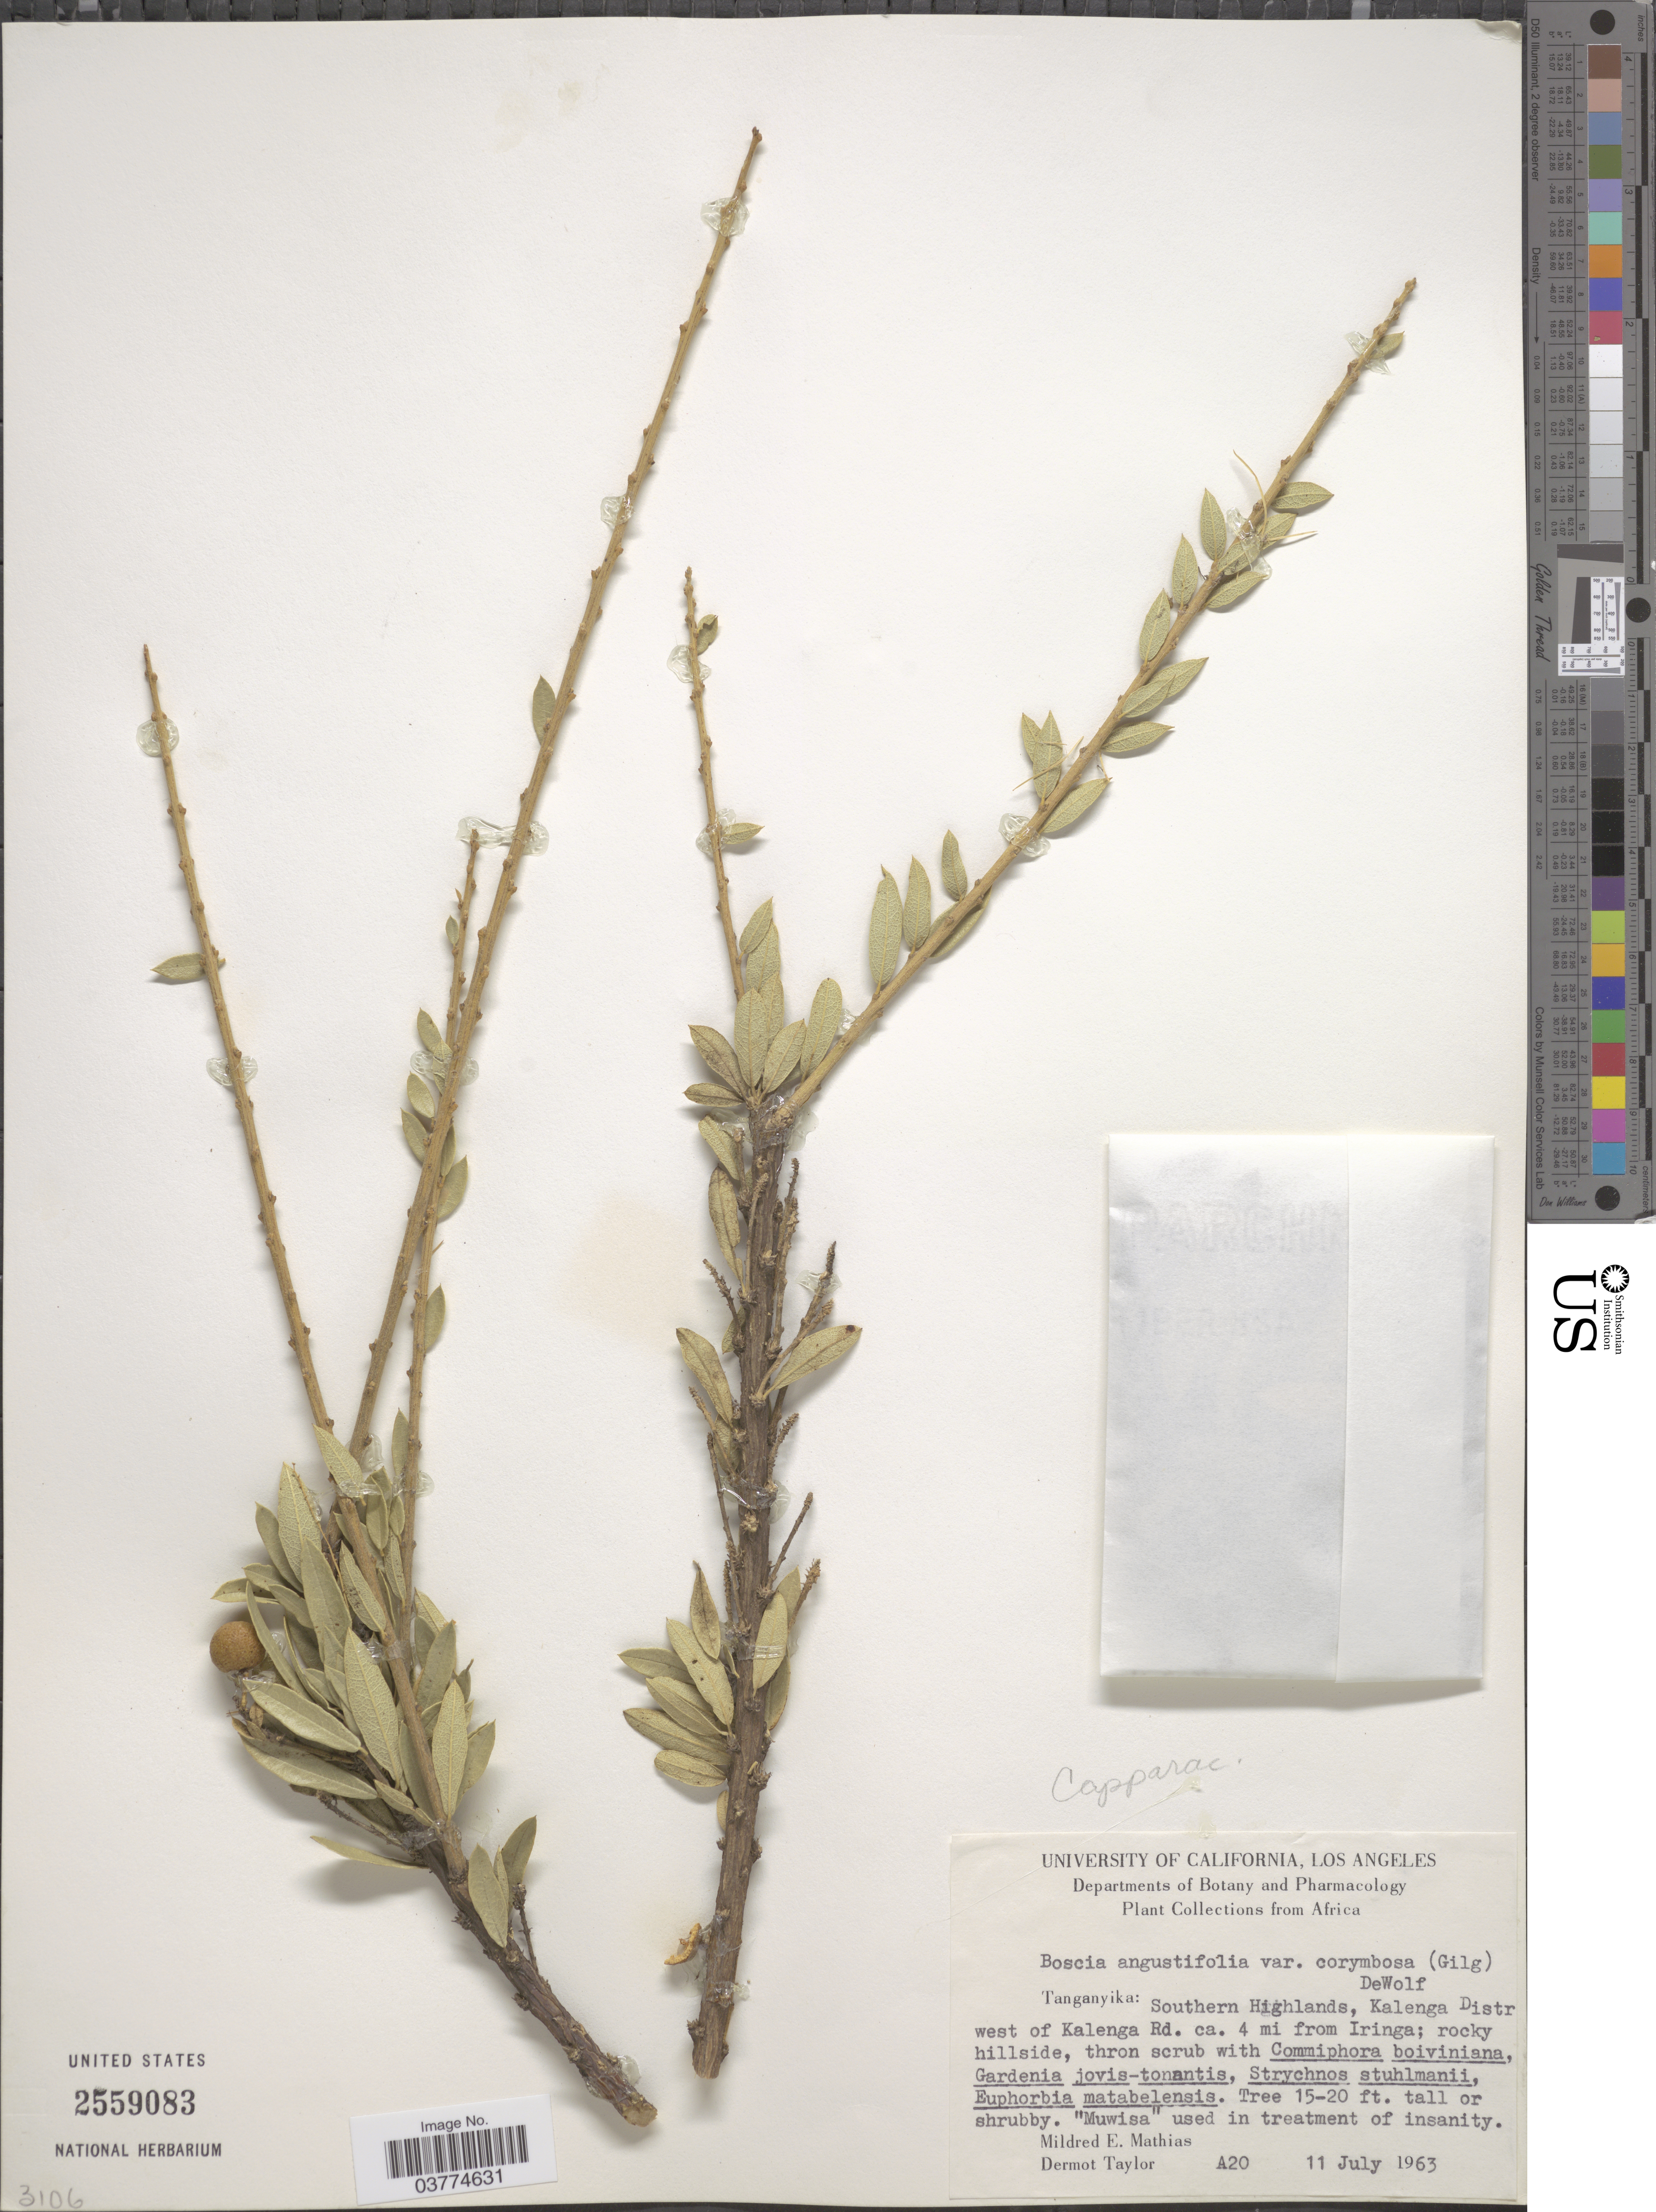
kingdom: Plantae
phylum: Tracheophyta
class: Magnoliopsida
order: Brassicales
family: Capparaceae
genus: Boscia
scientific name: Boscia angustifolia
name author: A. Rich.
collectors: M. E. Mathias & D. Taylor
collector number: A20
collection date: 1963-07-11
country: Tanzania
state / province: Iringa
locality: Tanganyika: Southern Highlands, Kalenga Distr west of Kalenga Rd. ca. 4 mi from Iringa.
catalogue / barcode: US 2559083